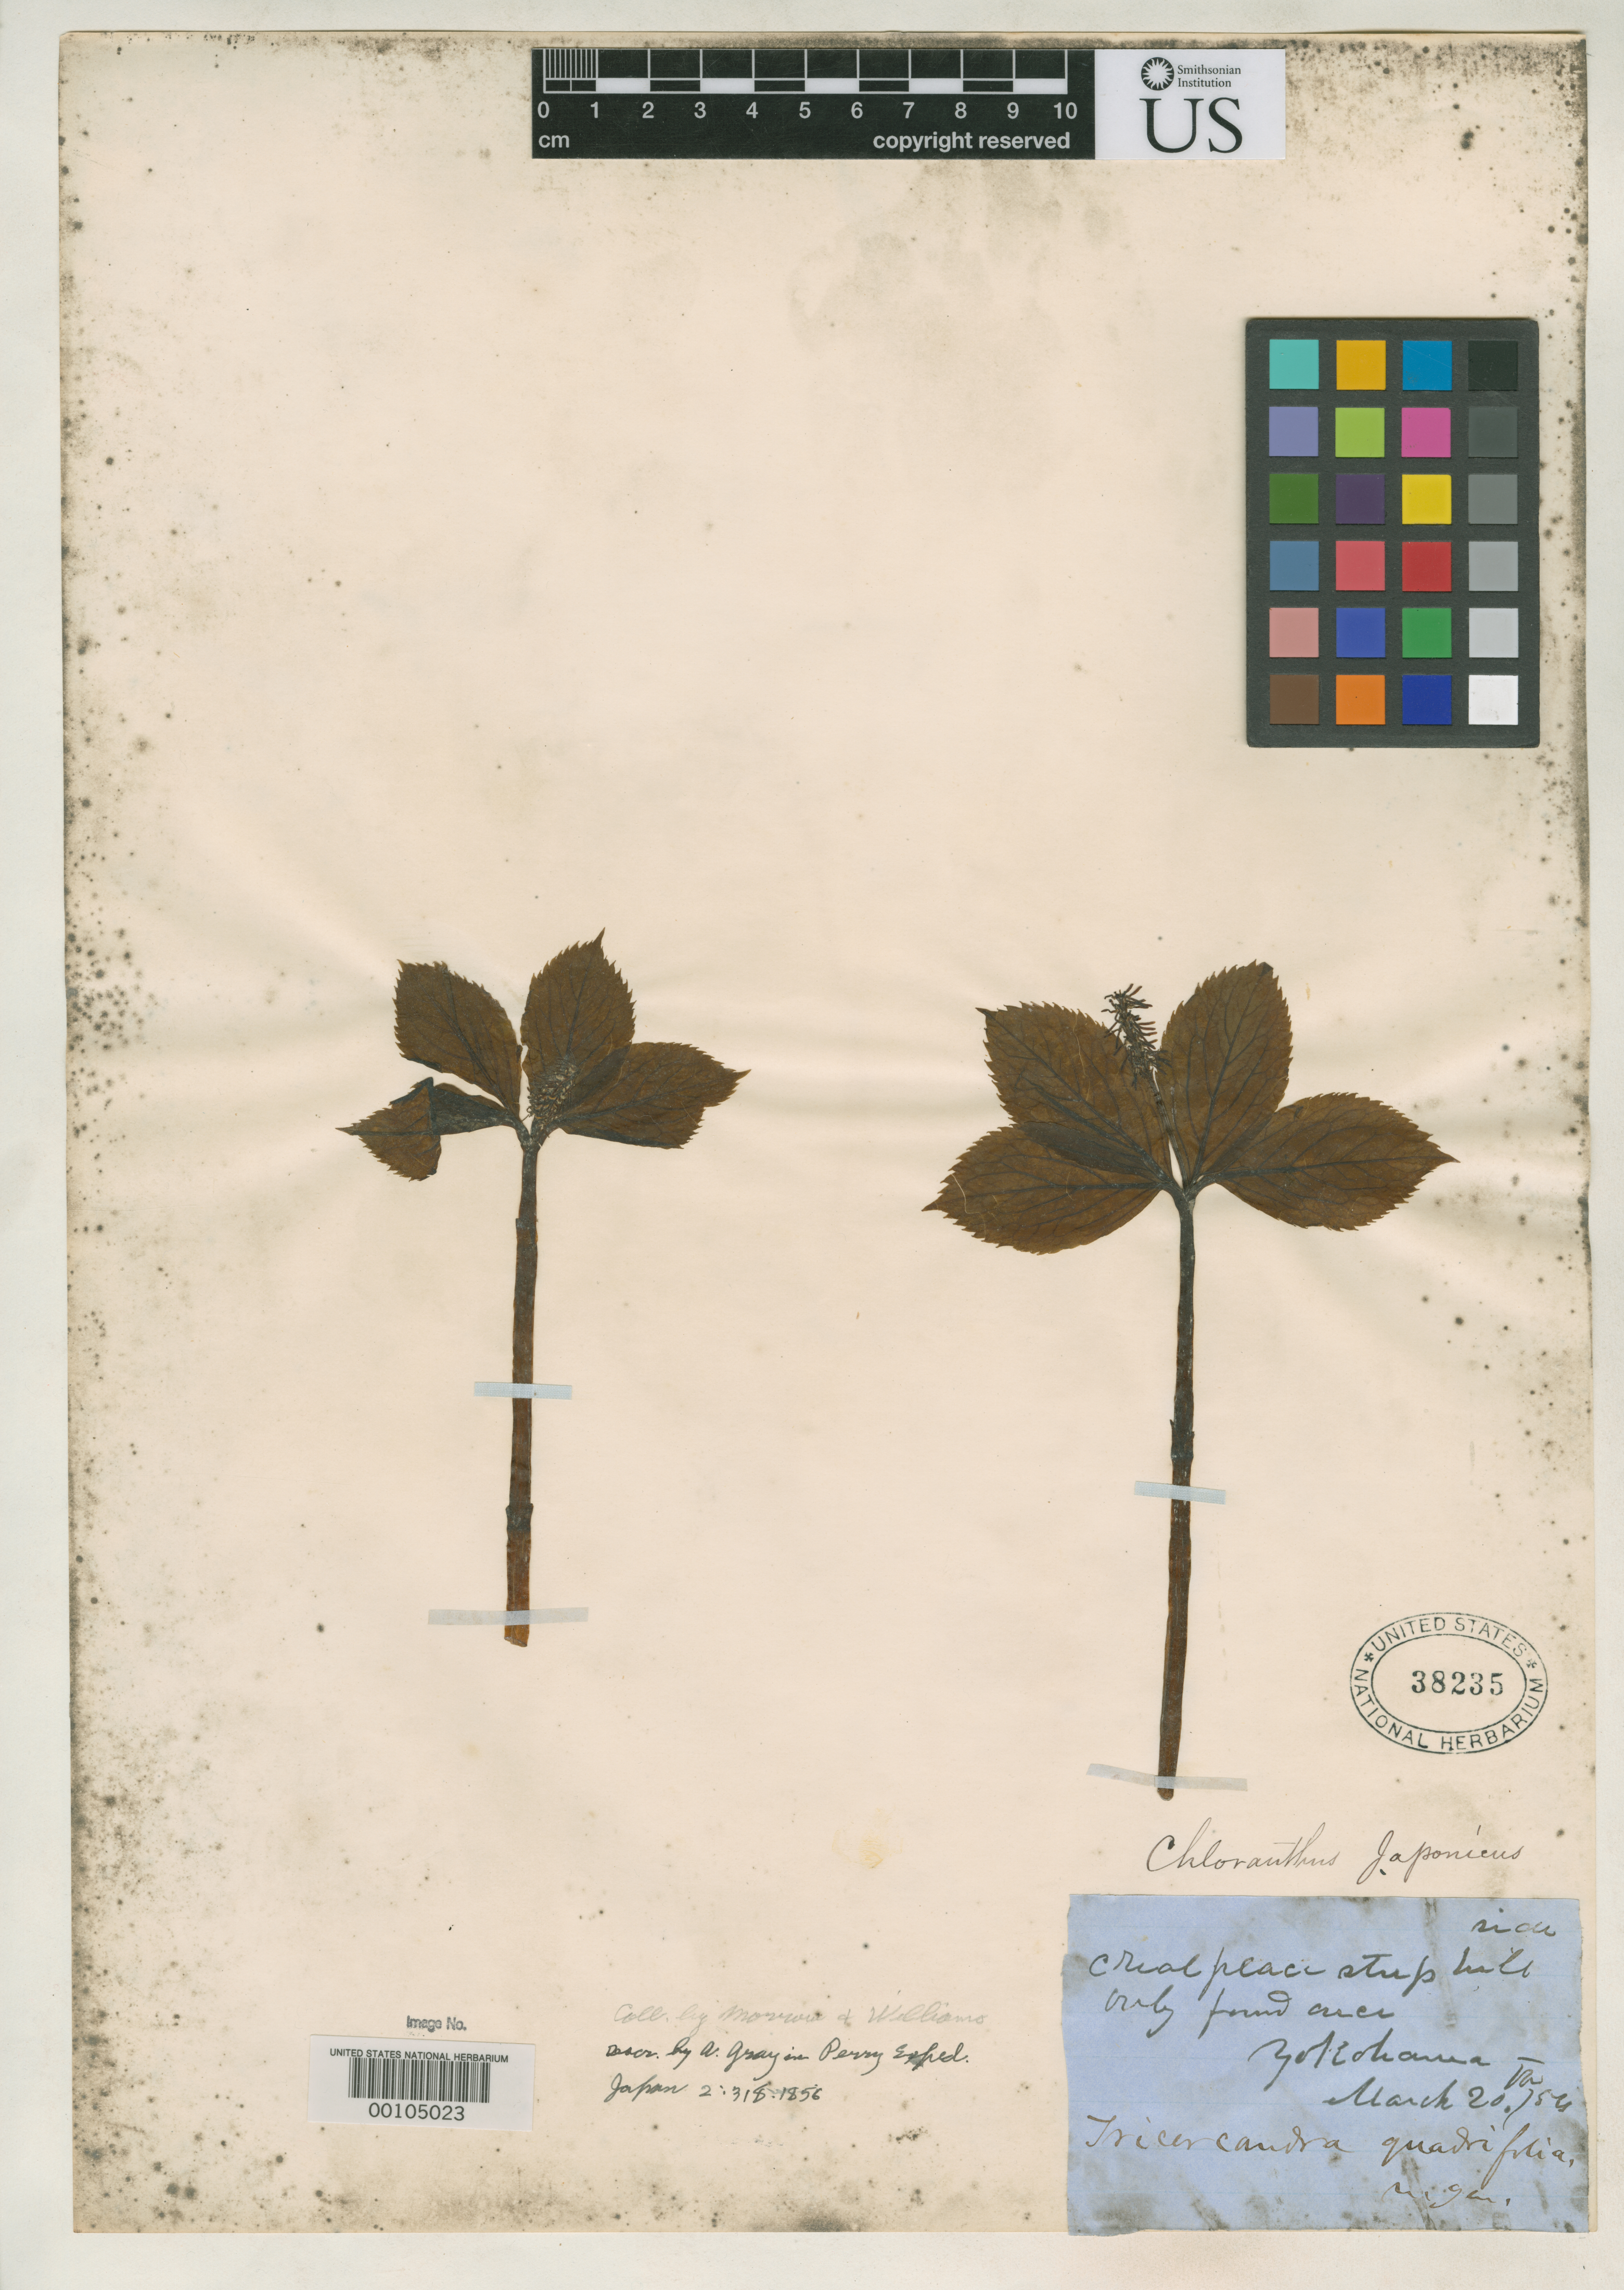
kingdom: Plantae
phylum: Tracheophyta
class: Magnoliopsida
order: Chloranthales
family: Chloranthaceae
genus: Tricercandra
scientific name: Tricercandra quadrifolia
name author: A. Gray in Hawks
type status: Type Collection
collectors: J. Morrow & S. W. Williams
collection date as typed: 20 Mar 18--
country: Japan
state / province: Kanagawa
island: Honshu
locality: Yokohama.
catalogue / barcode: US 38235